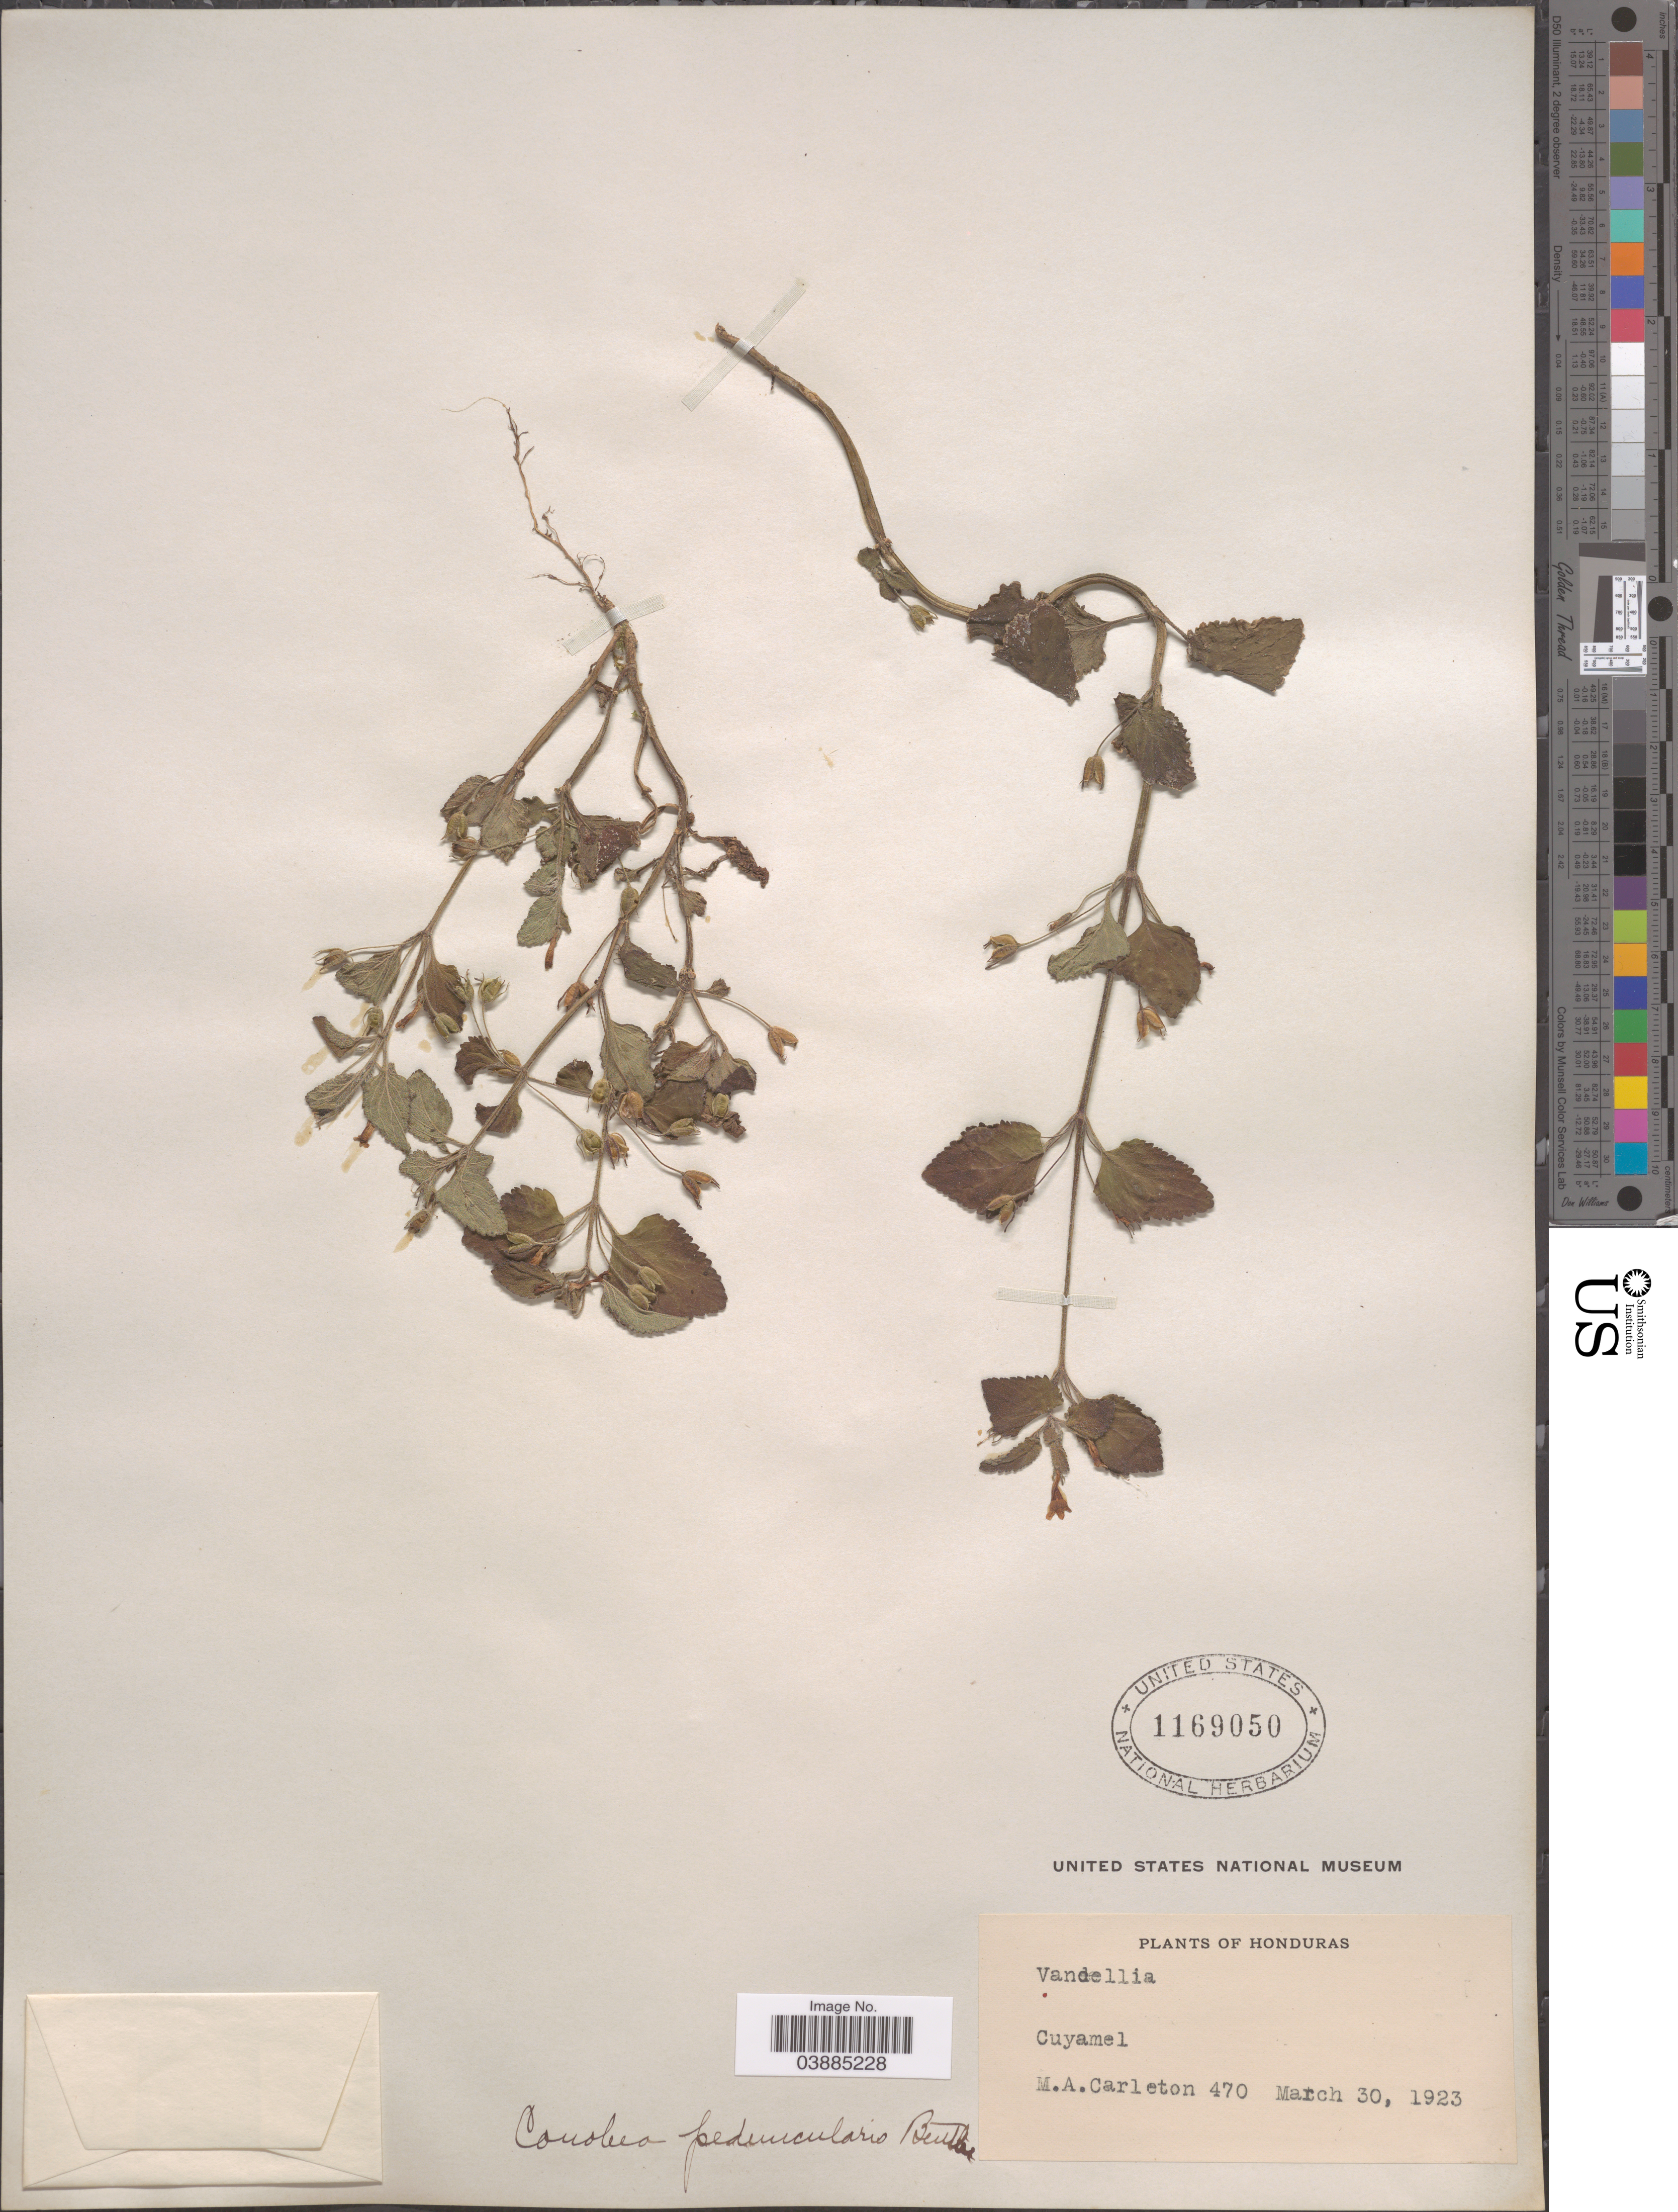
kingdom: Plantae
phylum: Tracheophyta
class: Magnoliopsida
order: Lamiales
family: Plantaginaceae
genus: Stemodia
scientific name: Stemodia pubescens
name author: (R. Br.) W.R. Barker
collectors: M. A. Carleton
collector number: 470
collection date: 1923-03-30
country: Honduras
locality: Cuyamel.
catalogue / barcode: US 1169050